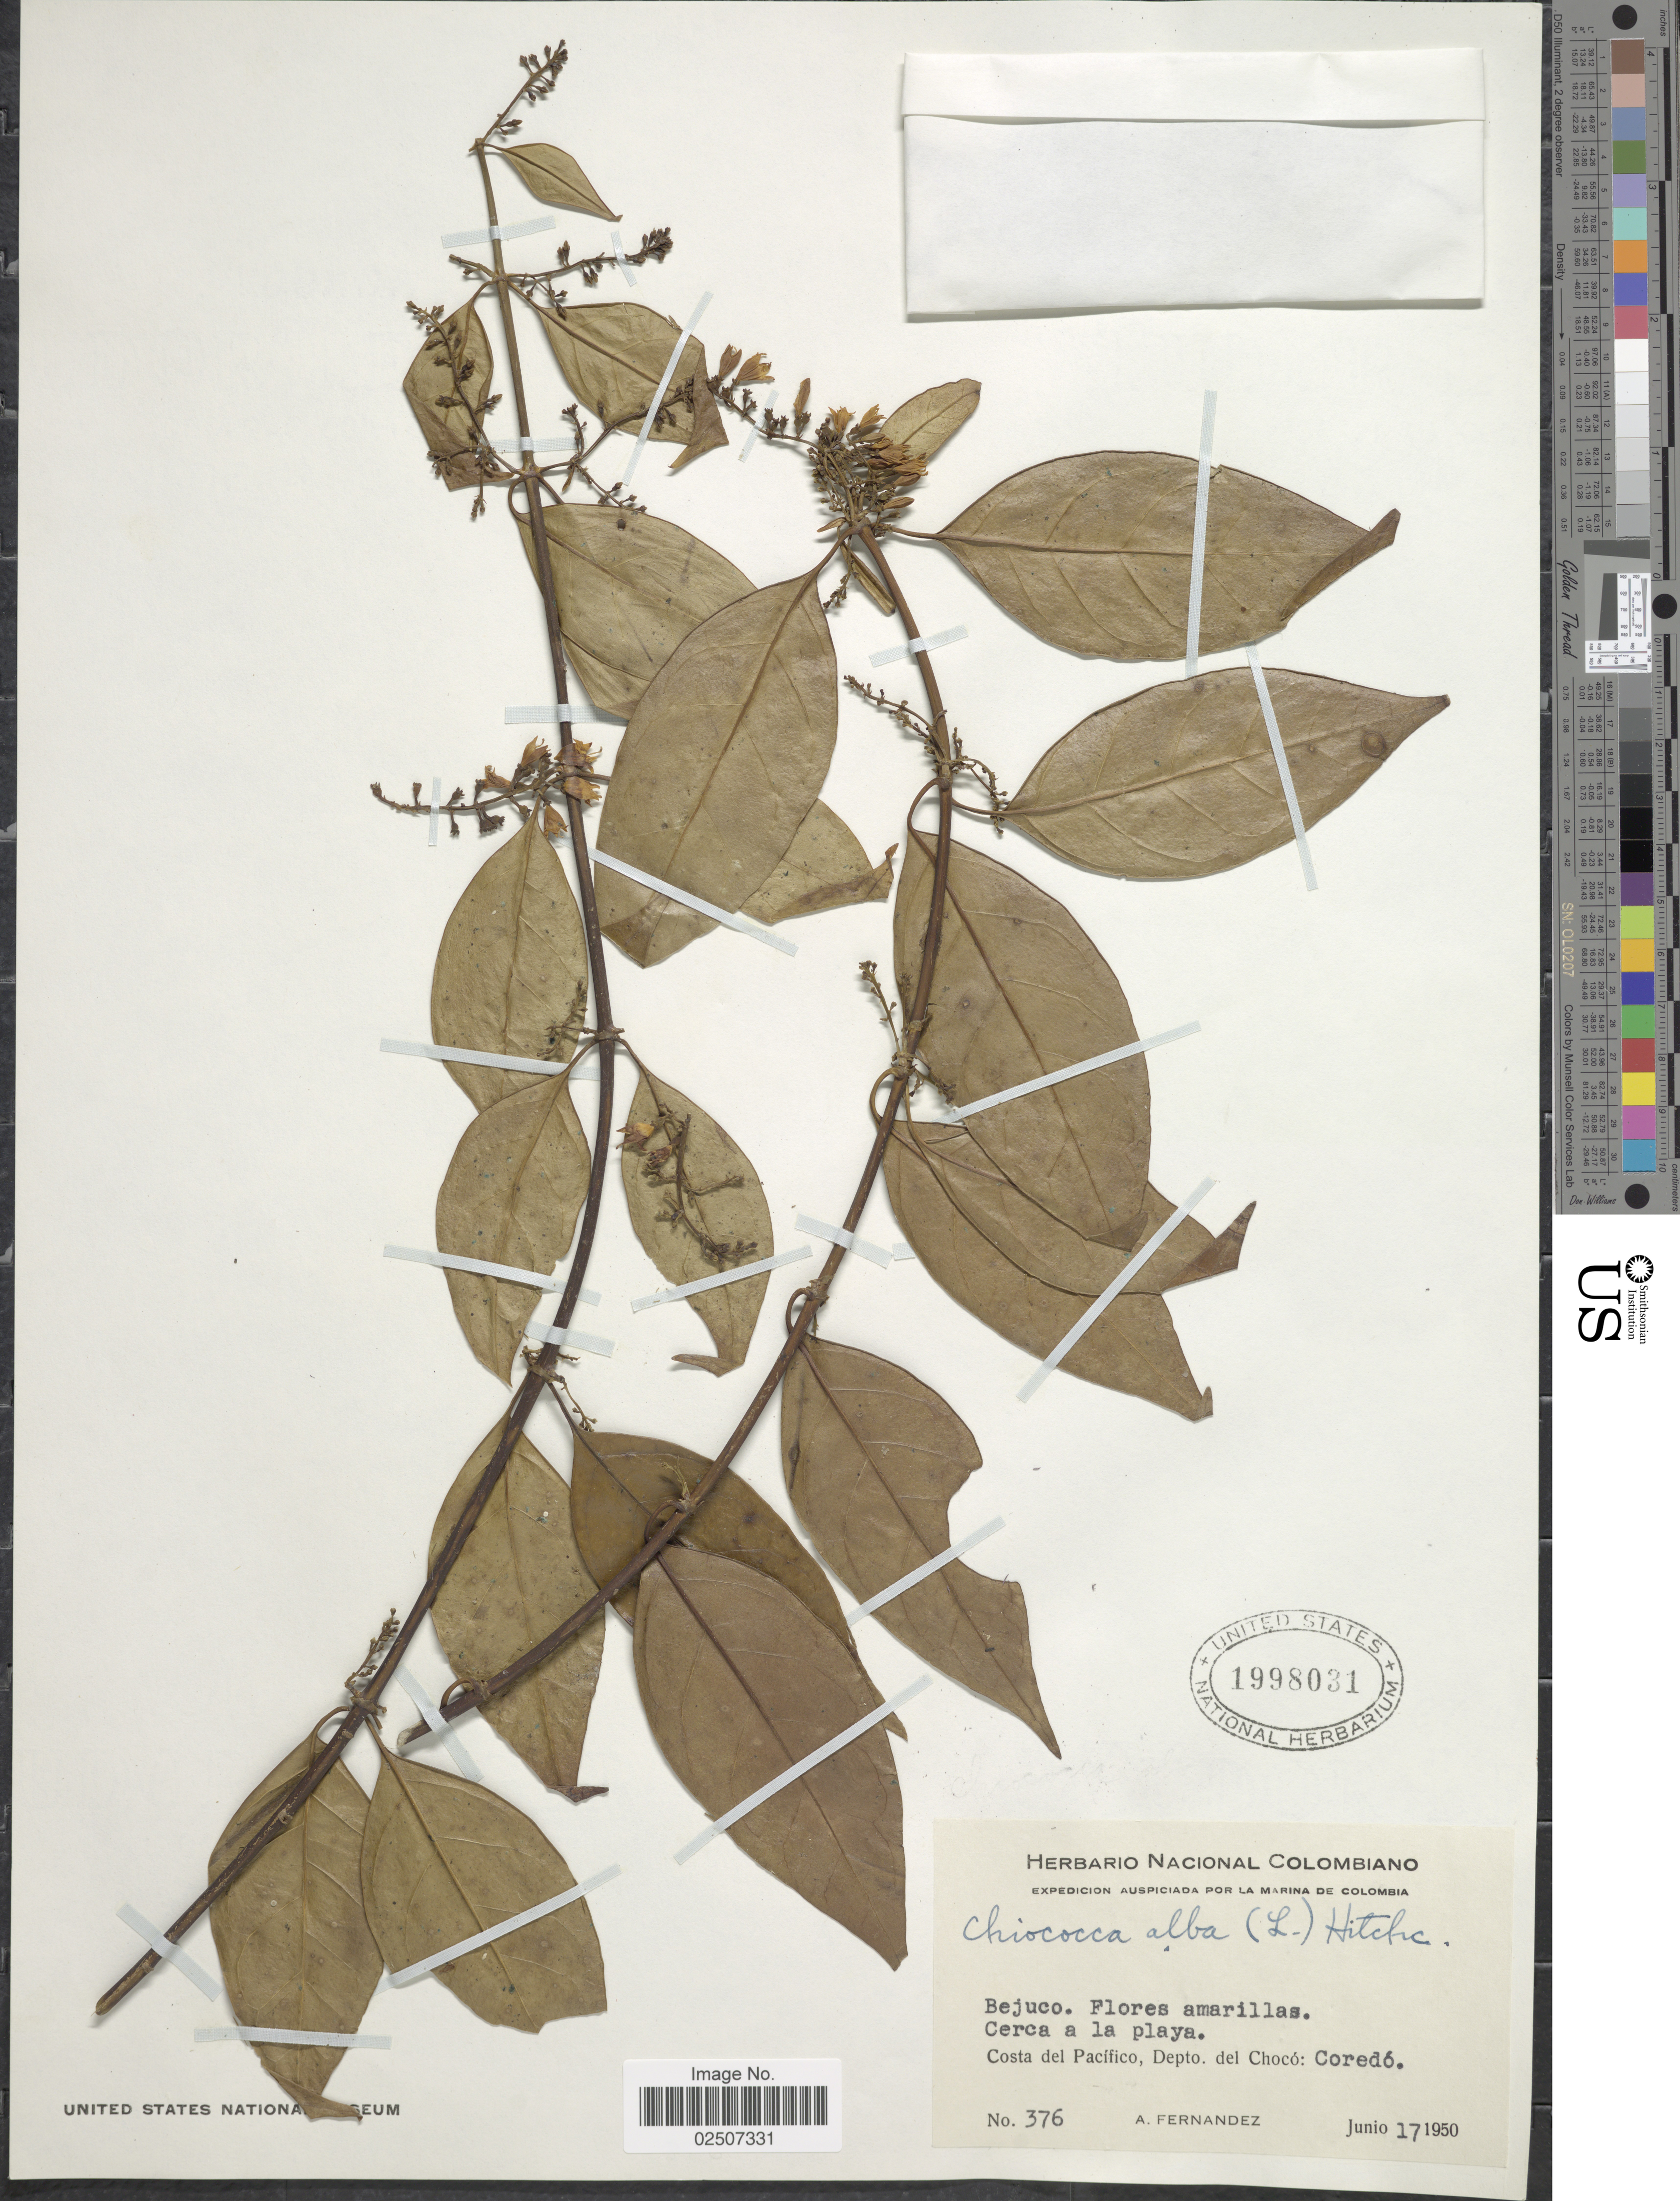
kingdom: Plantae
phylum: Tracheophyta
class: Magnoliopsida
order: Gentianales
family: Rubiaceae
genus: Chiococca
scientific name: Chiococca alba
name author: (L.) Hitchc.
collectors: A. Fernandez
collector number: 376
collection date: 1950-06-17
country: Colombia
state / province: Chocó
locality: Cerca de la playa. Costa del Pacifico, Depto. del Choco: Coredo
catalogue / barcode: US 1998031